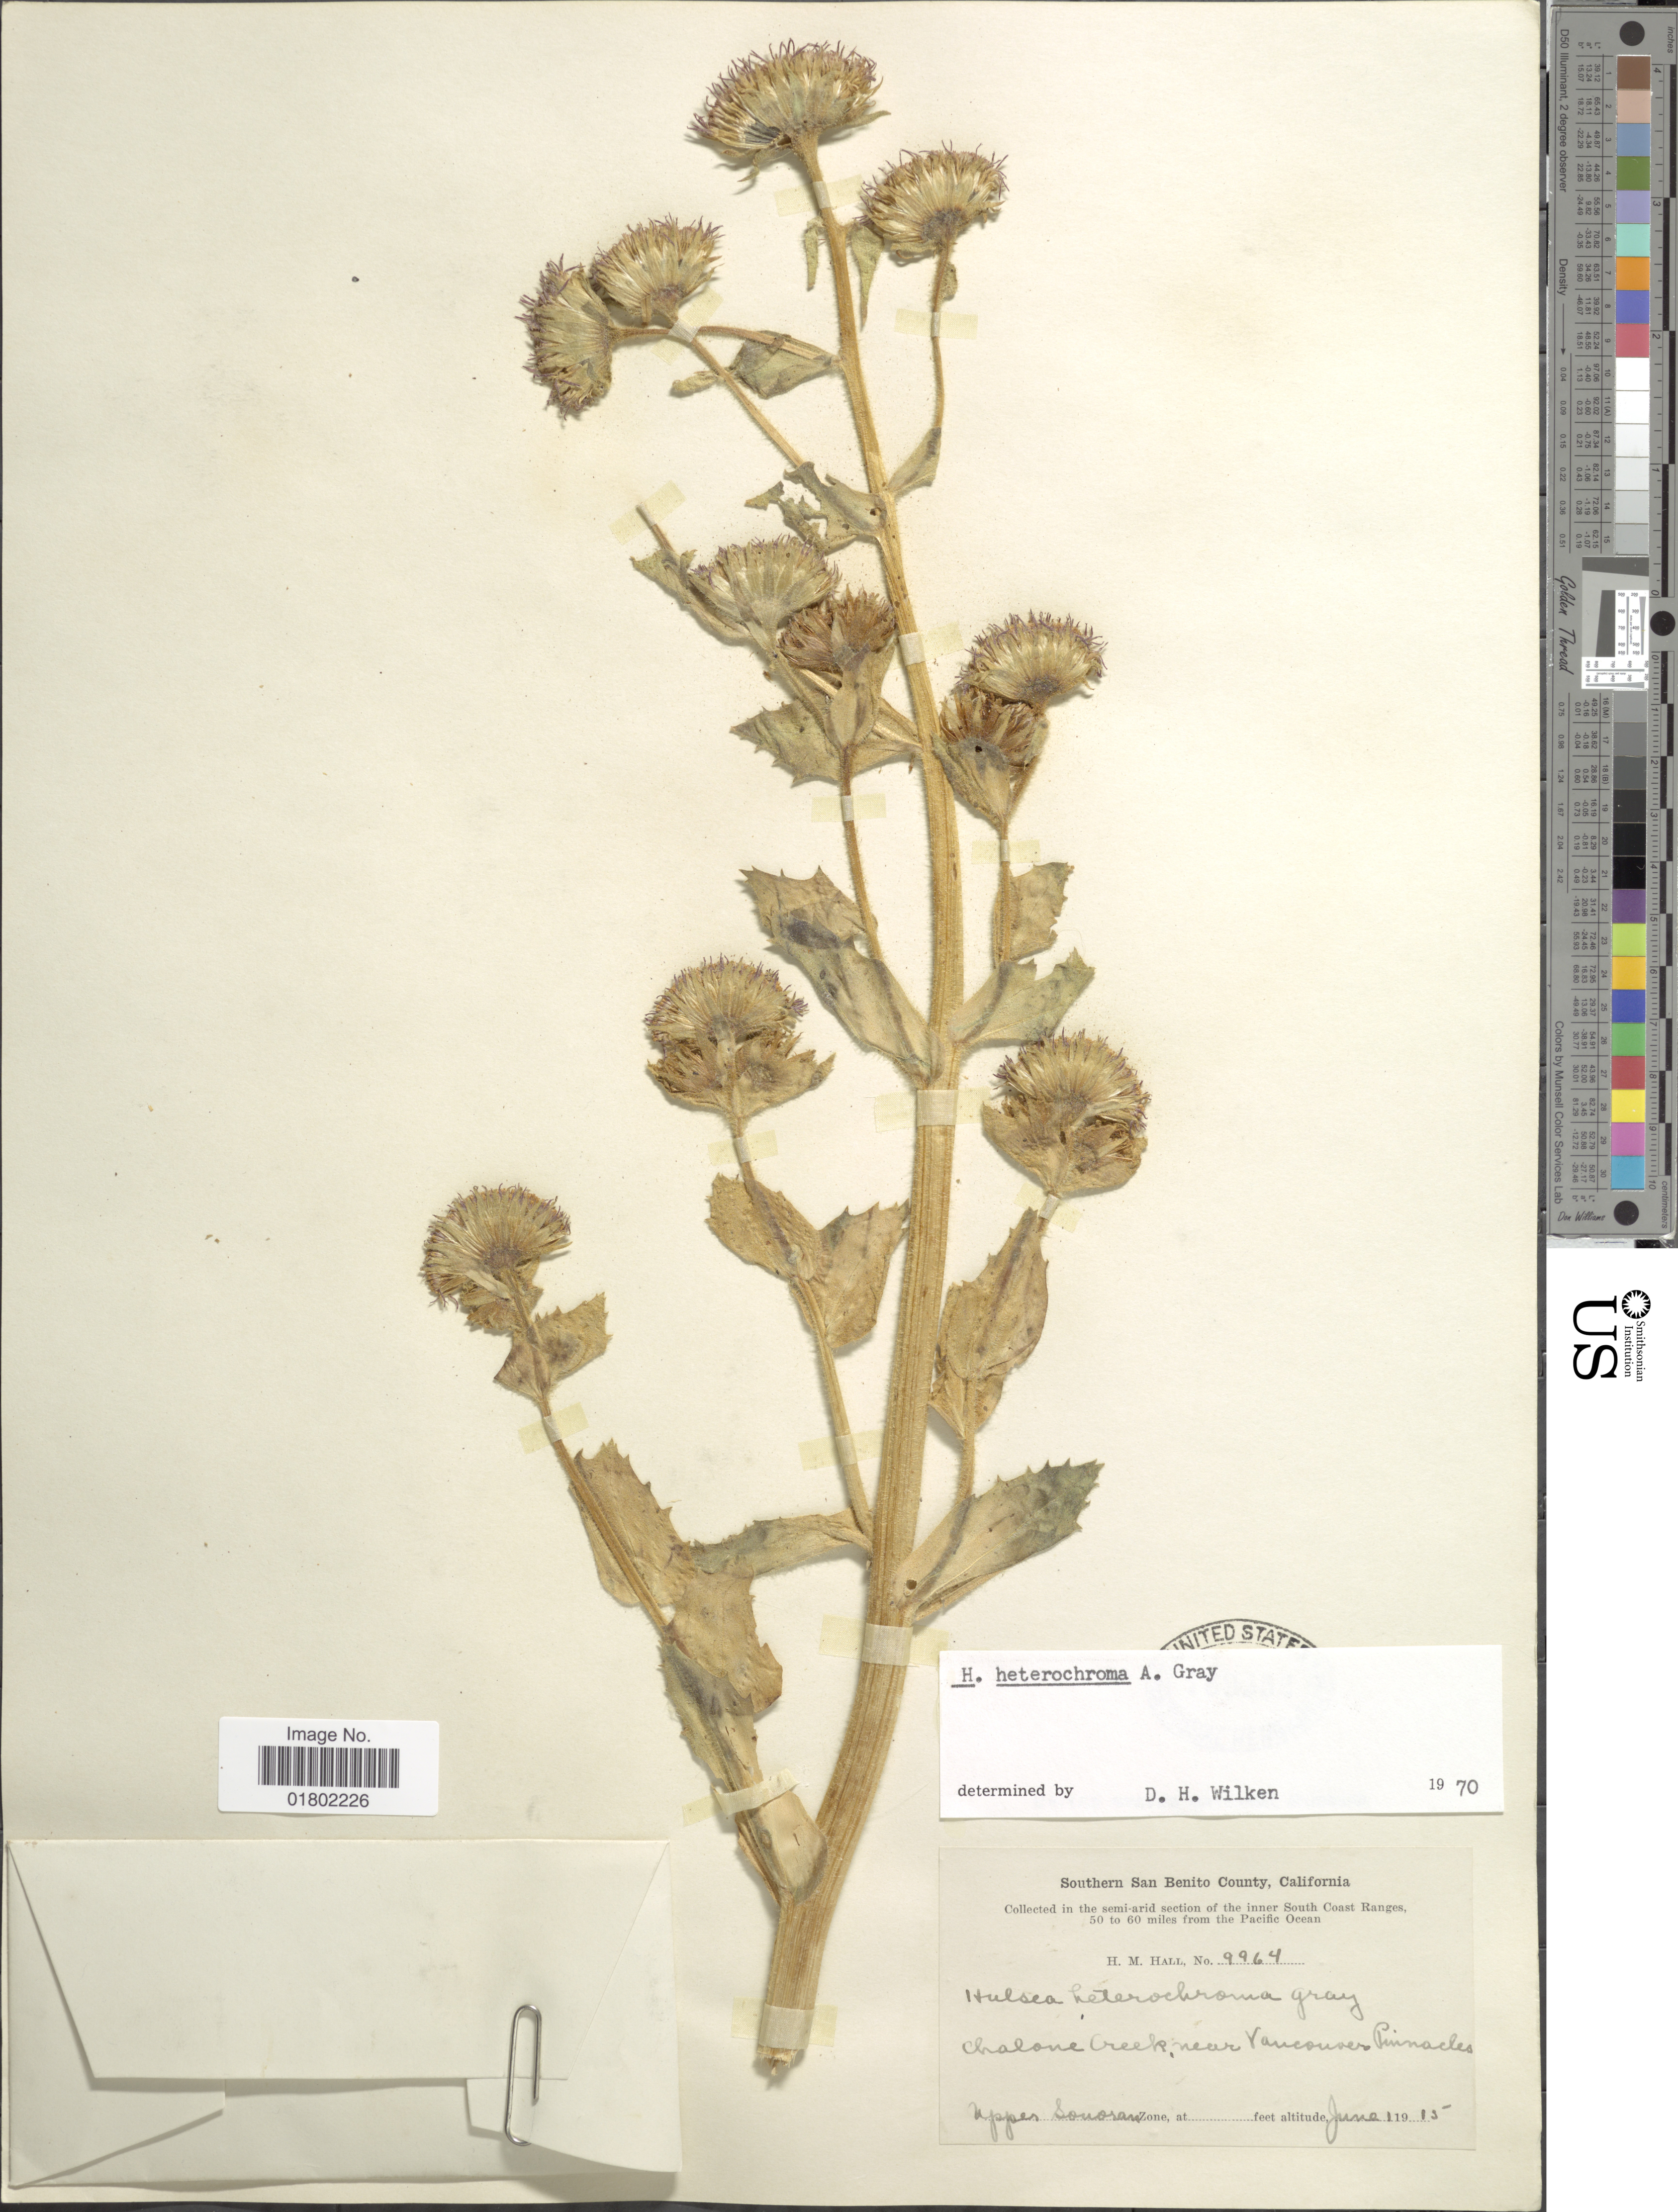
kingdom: Plantae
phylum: Tracheophyta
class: Magnoliopsida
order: Asterales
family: Asteraceae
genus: Hulsea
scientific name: Hulsea heterochroma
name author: A. Gray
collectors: H. M. Hall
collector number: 9964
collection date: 1915-06-01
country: United States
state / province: California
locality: Chalone Creek, near Vancouver Pinnacles